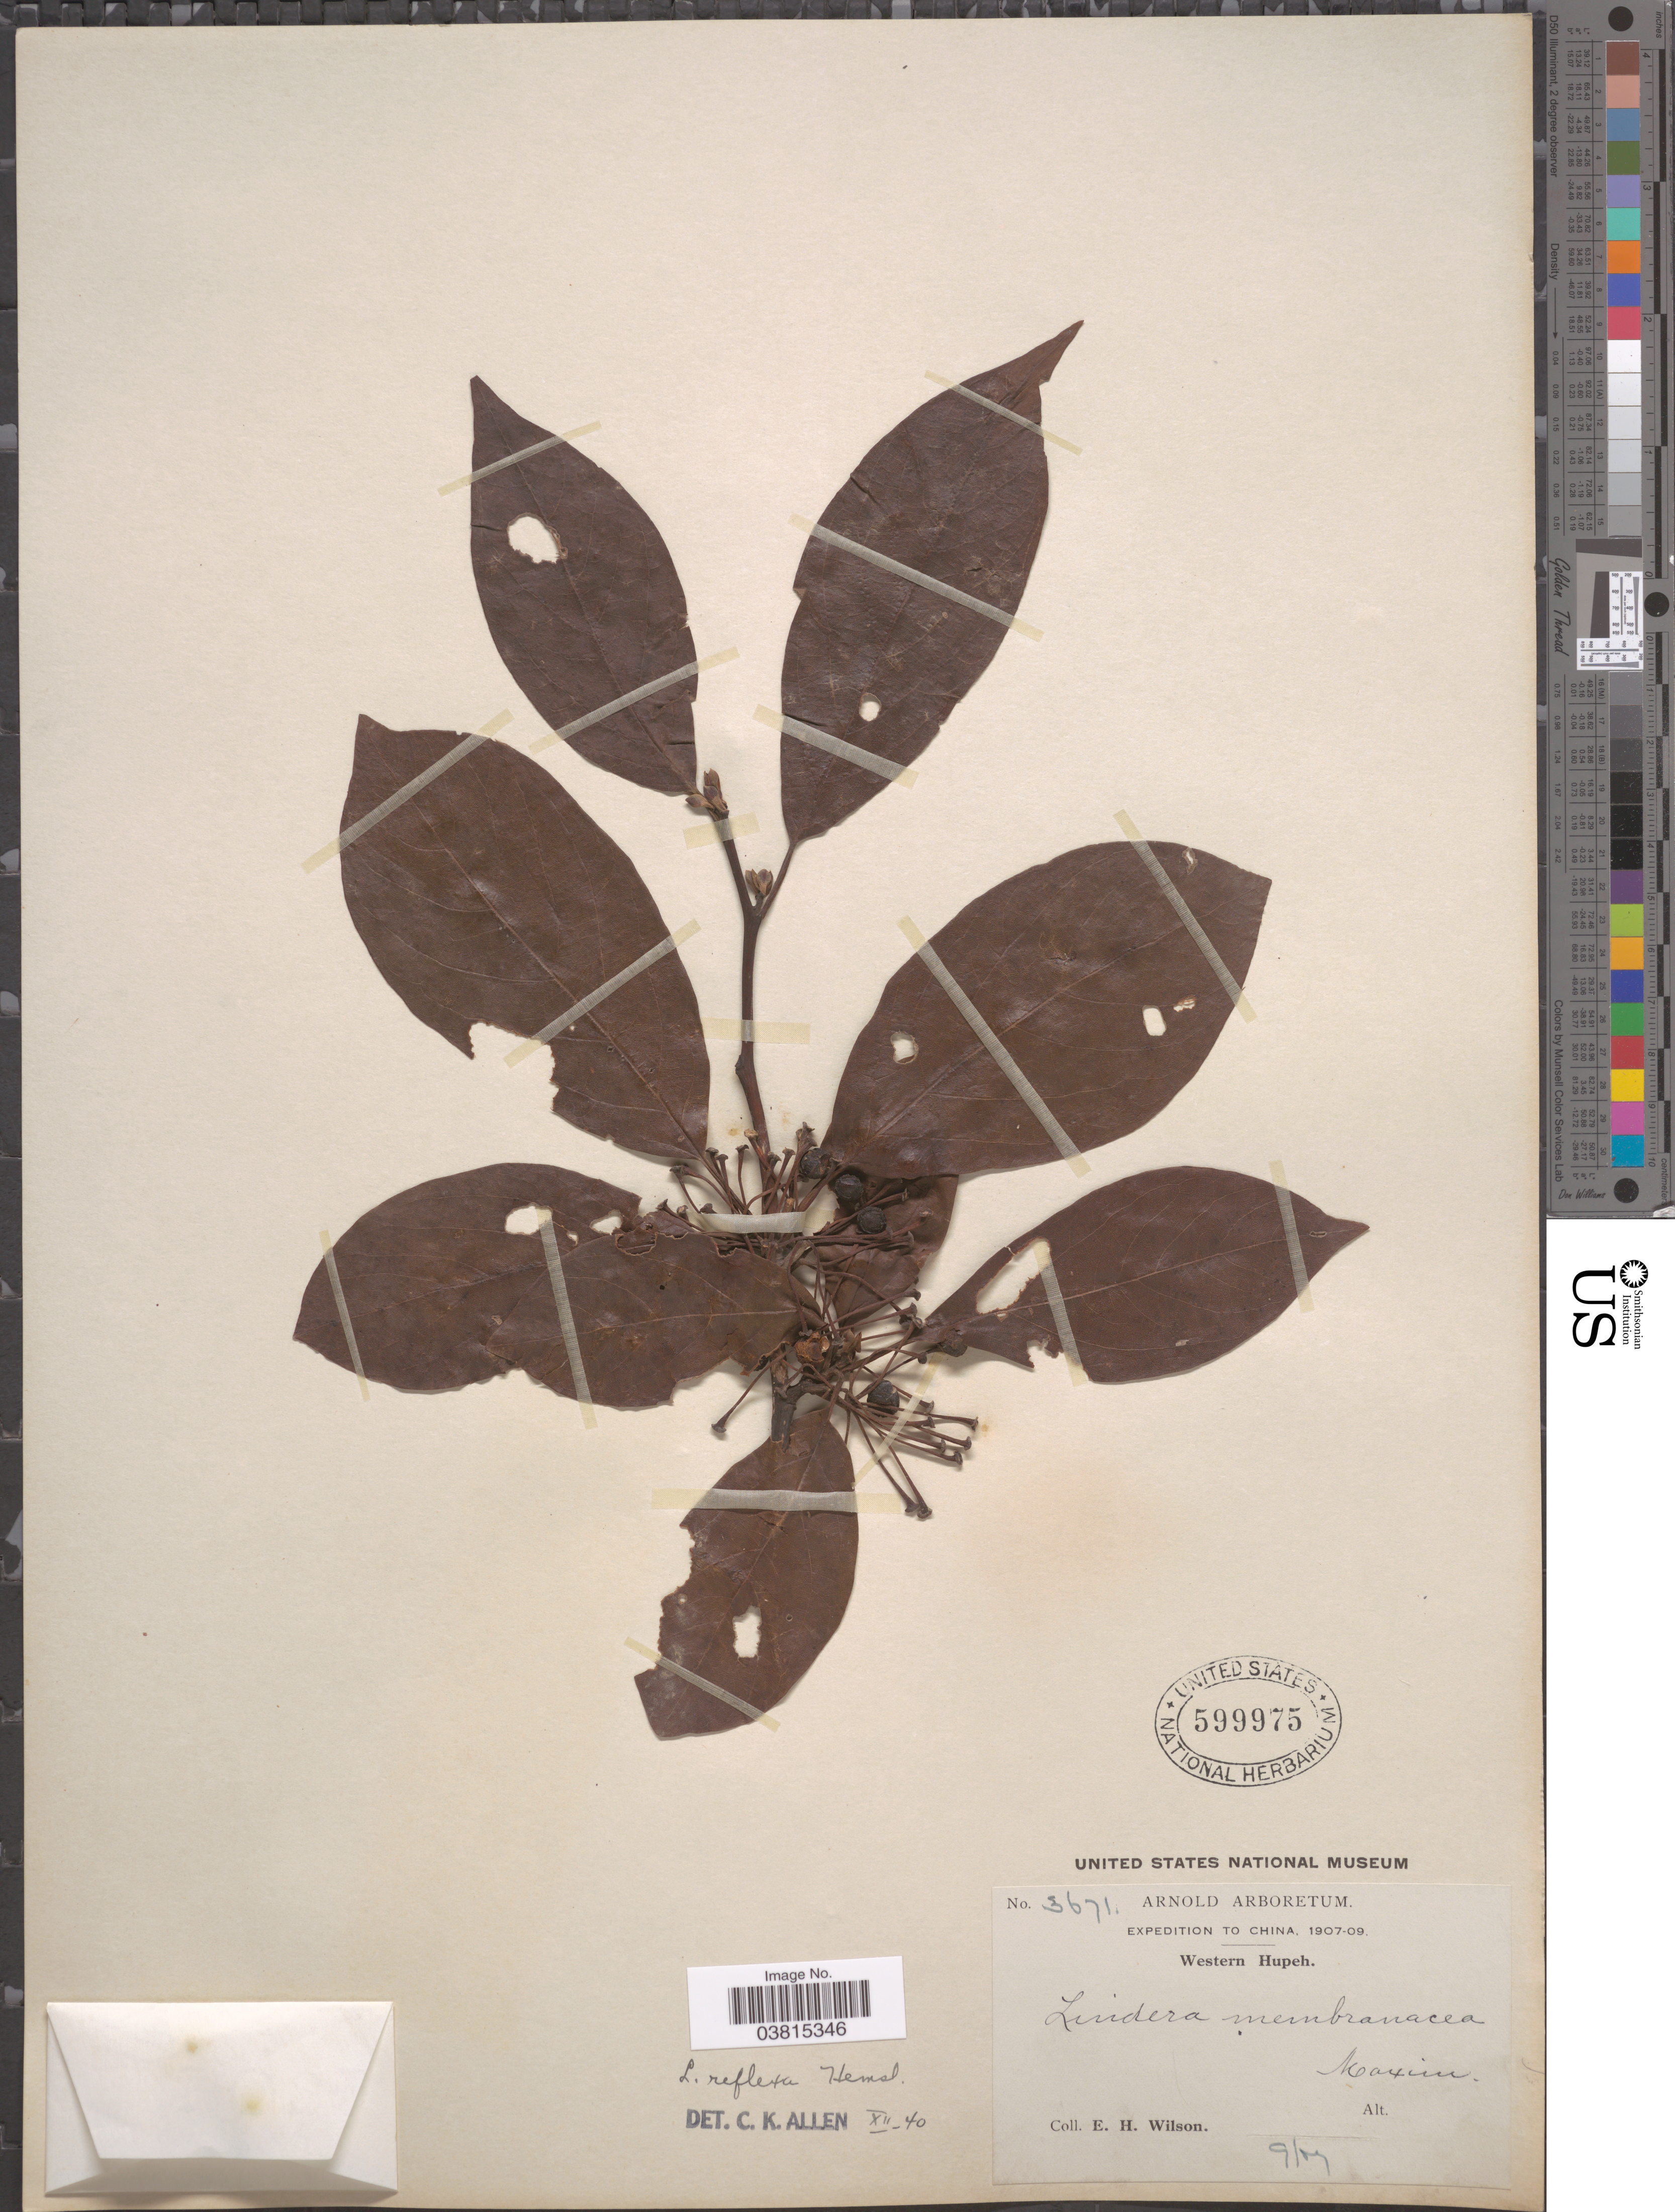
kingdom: Plantae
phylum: Tracheophyta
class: Magnoliopsida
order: Laurales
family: Lauraceae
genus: Lindera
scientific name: Lindera reflexa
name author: Hemsl.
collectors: E. Wilson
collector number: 3671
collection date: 1907-09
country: China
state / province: Hubei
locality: Western Hupeh.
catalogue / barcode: US 599975